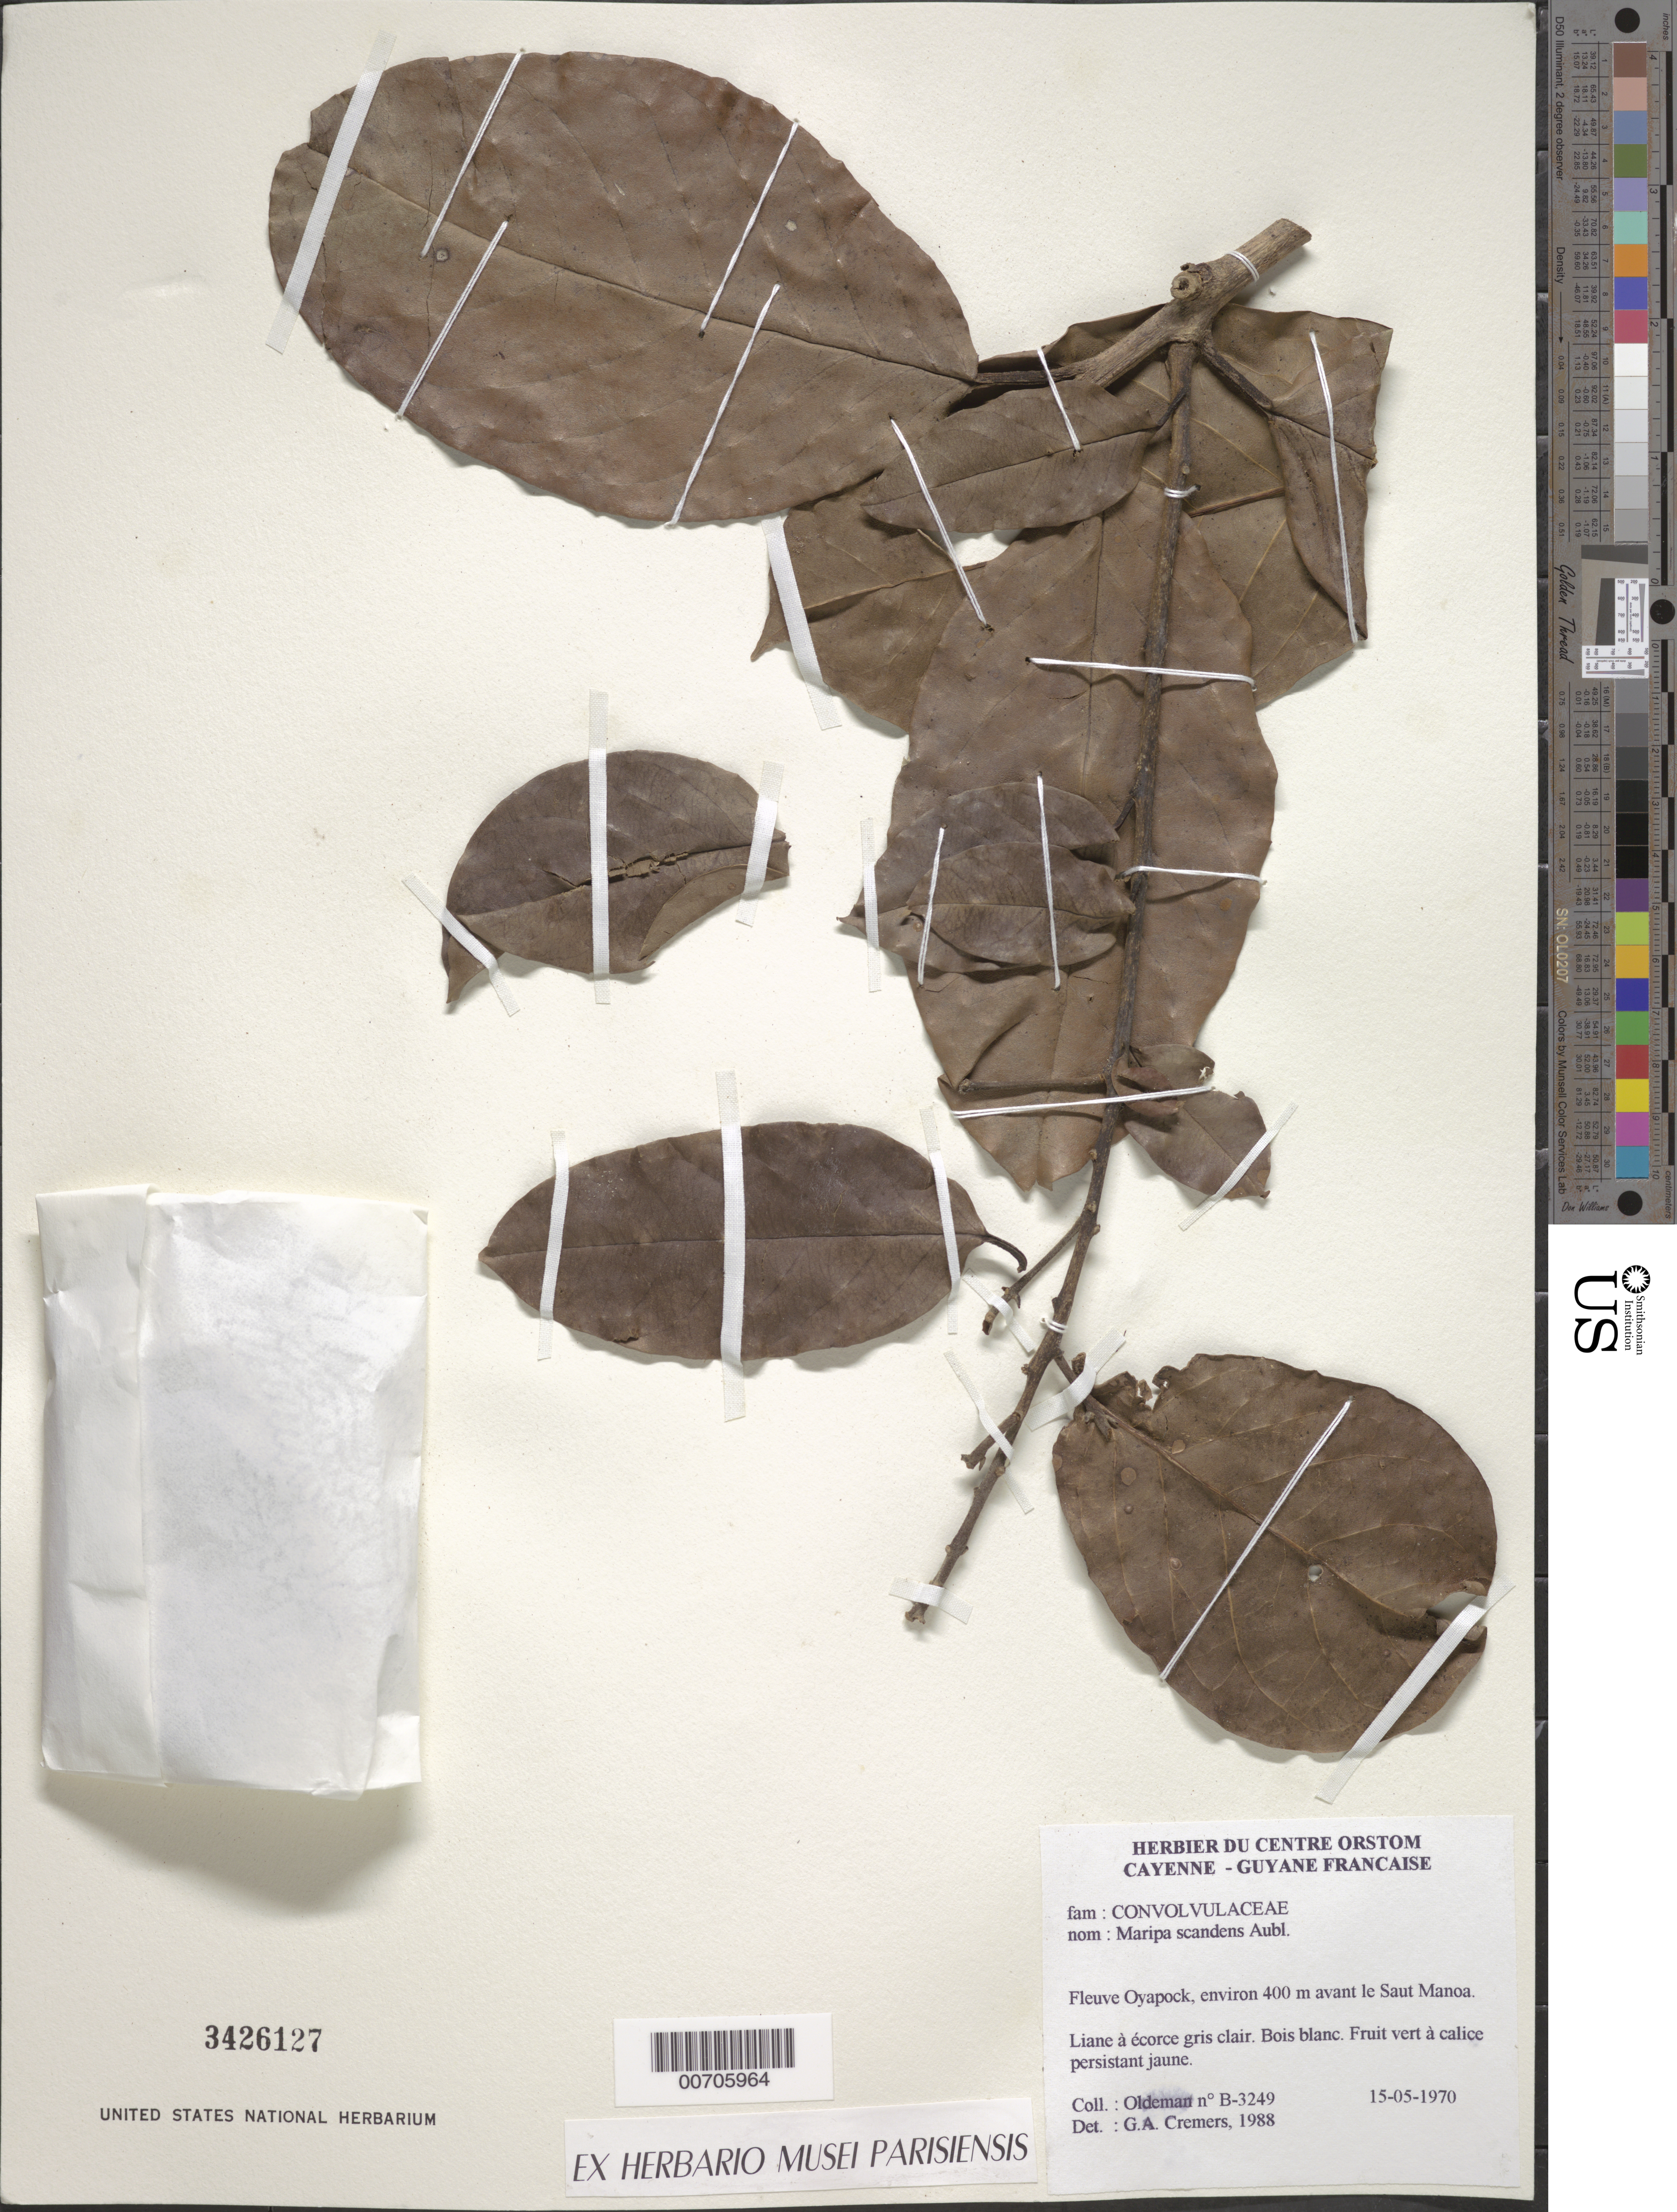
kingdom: Plantae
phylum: Tracheophyta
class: Magnoliopsida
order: Solanales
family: Convolvulaceae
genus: Maripa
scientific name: Maripa scandens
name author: Aubl.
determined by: Cremers, Georges A.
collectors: R. Oldeman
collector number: B 3249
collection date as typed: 15-May-70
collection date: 1970-05-15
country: French Guiana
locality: Fleuve Oyapock, 400 m avant le Saut Manoa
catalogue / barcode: US 3426127